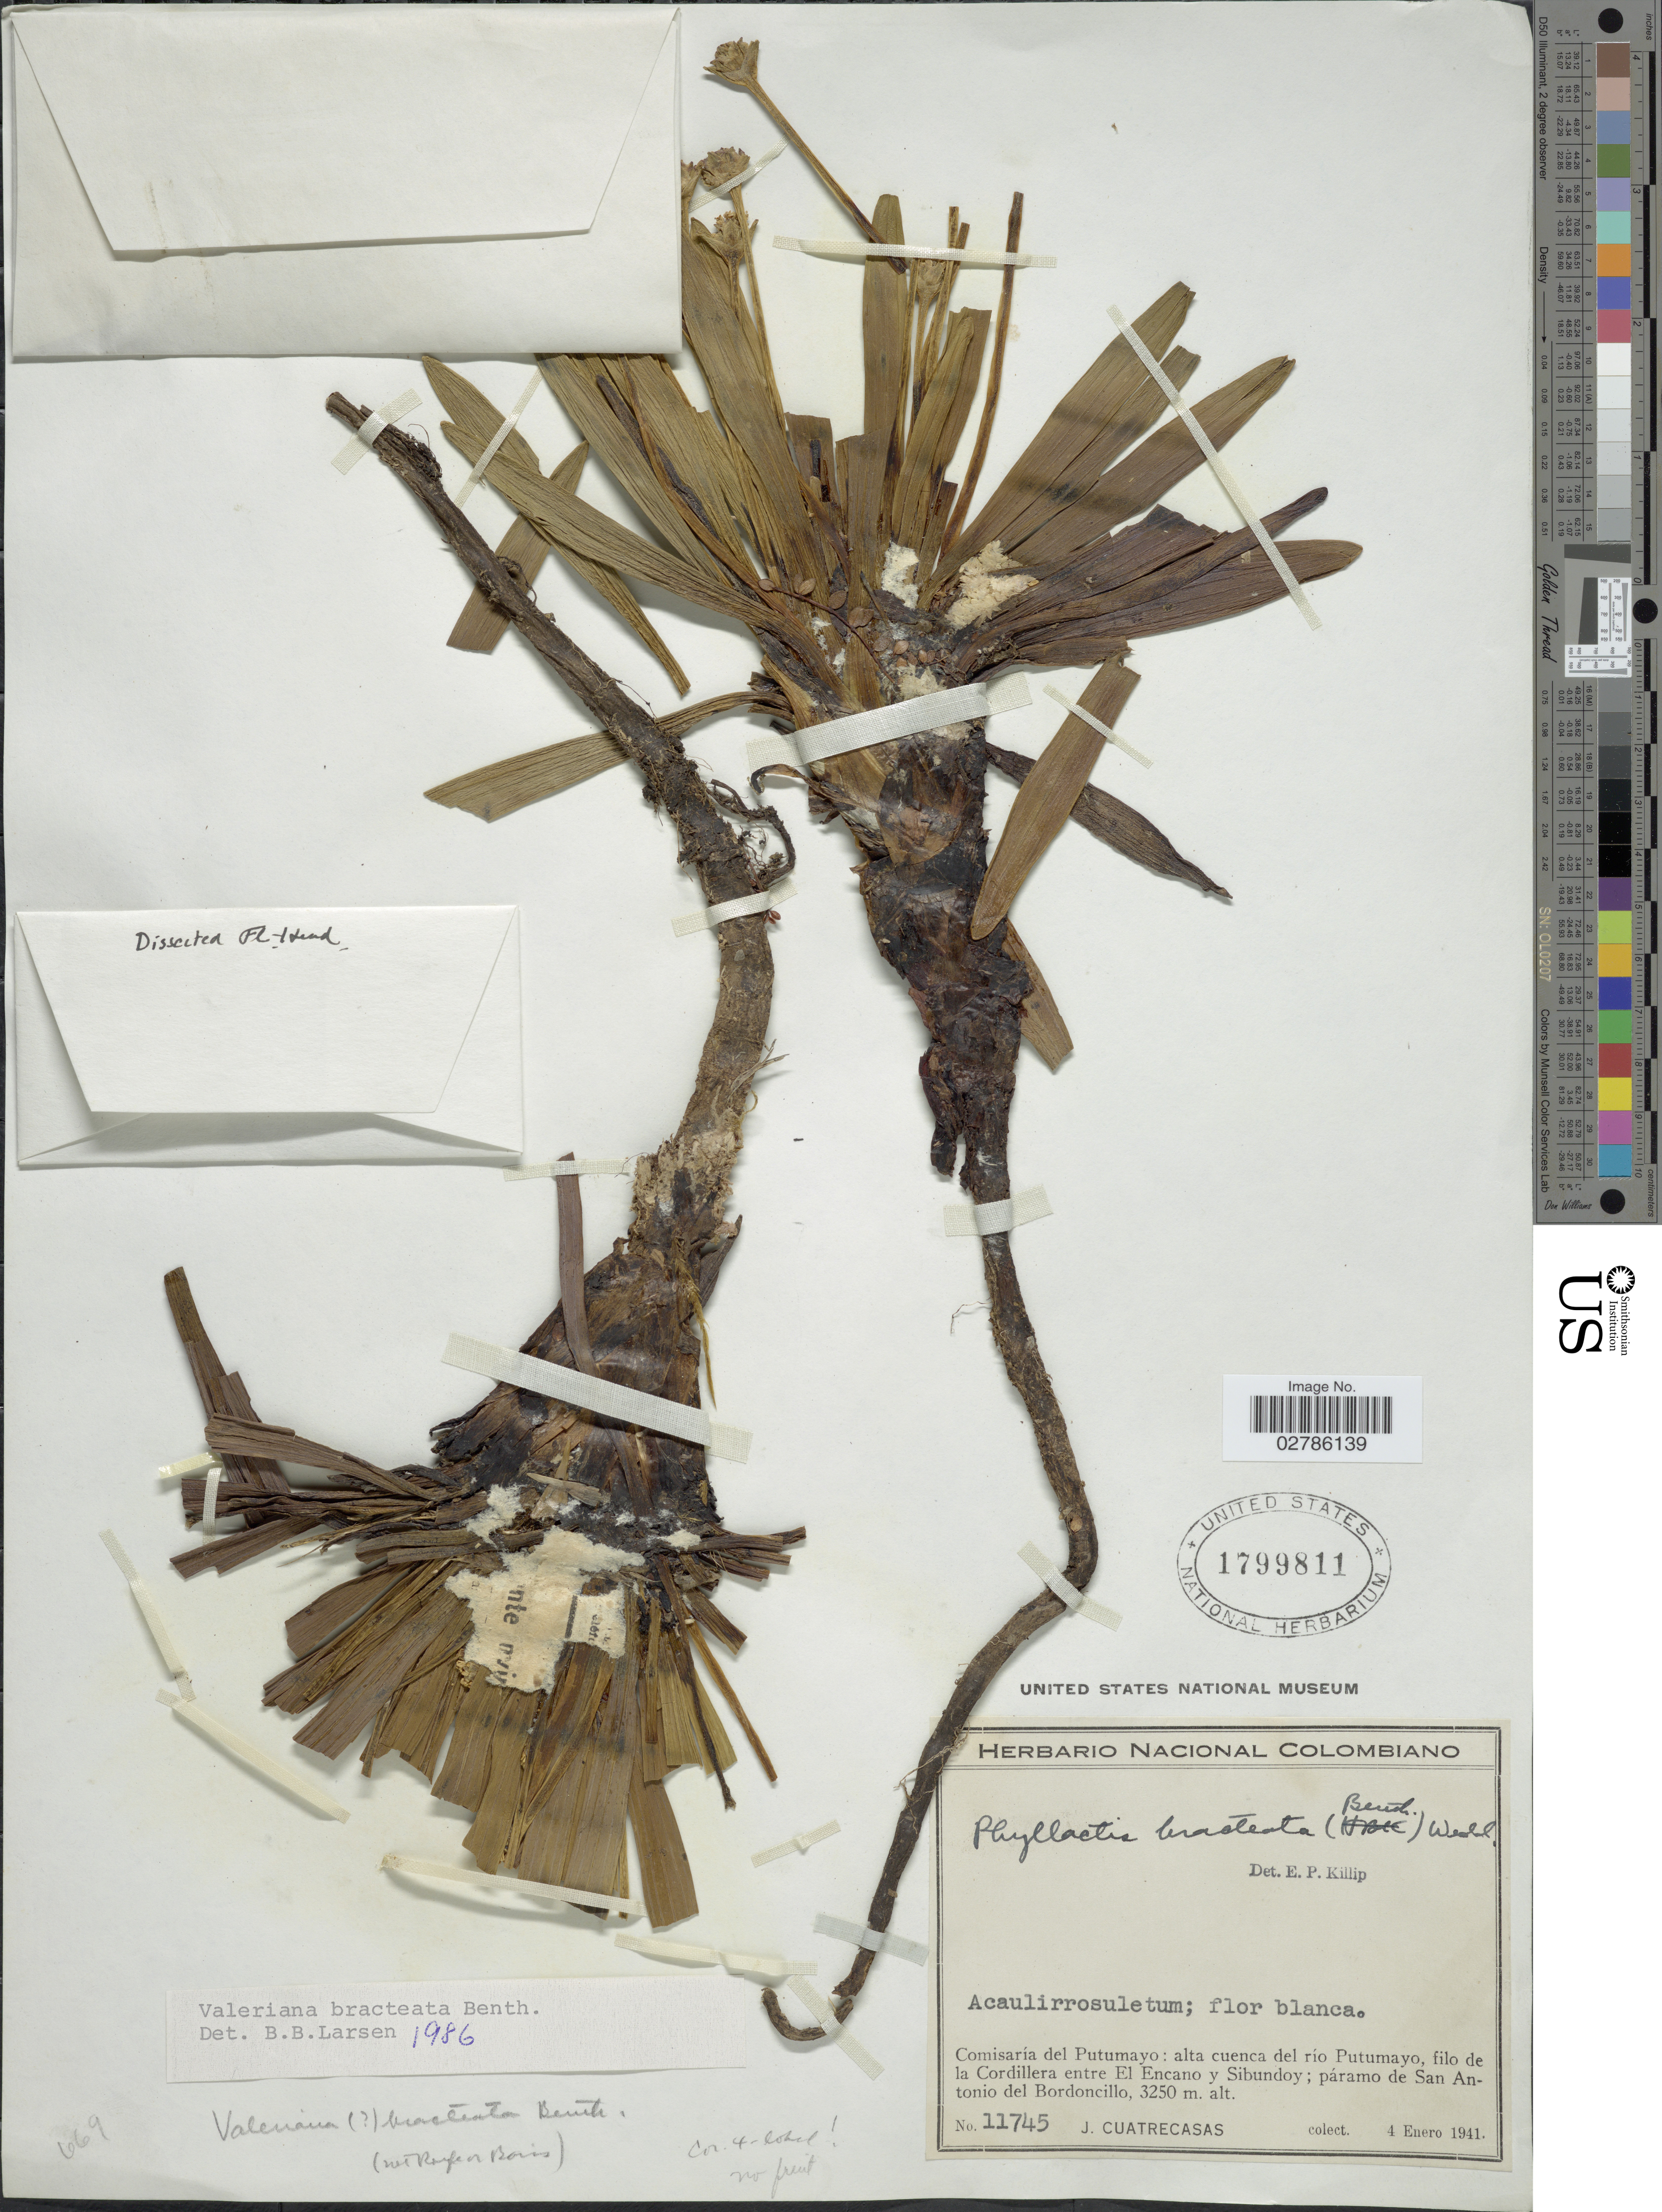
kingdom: Plantae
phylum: Tracheophyta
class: Magnoliopsida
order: Dipsacales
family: Caprifoliaceae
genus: Phyllactis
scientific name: Phyllactis bracteata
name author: (Benth.) Wedd.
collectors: J. Cuatrecasas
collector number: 11745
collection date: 1941-01-04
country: Colombia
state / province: Putumayo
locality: Comisaría del Putumayo, alta cuenca del río Putumayo, filo de la Cordillera entre El Encano y Sibundoy, páramo de San Antonio del Bordoncillo.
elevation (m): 3250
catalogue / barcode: US 1799811